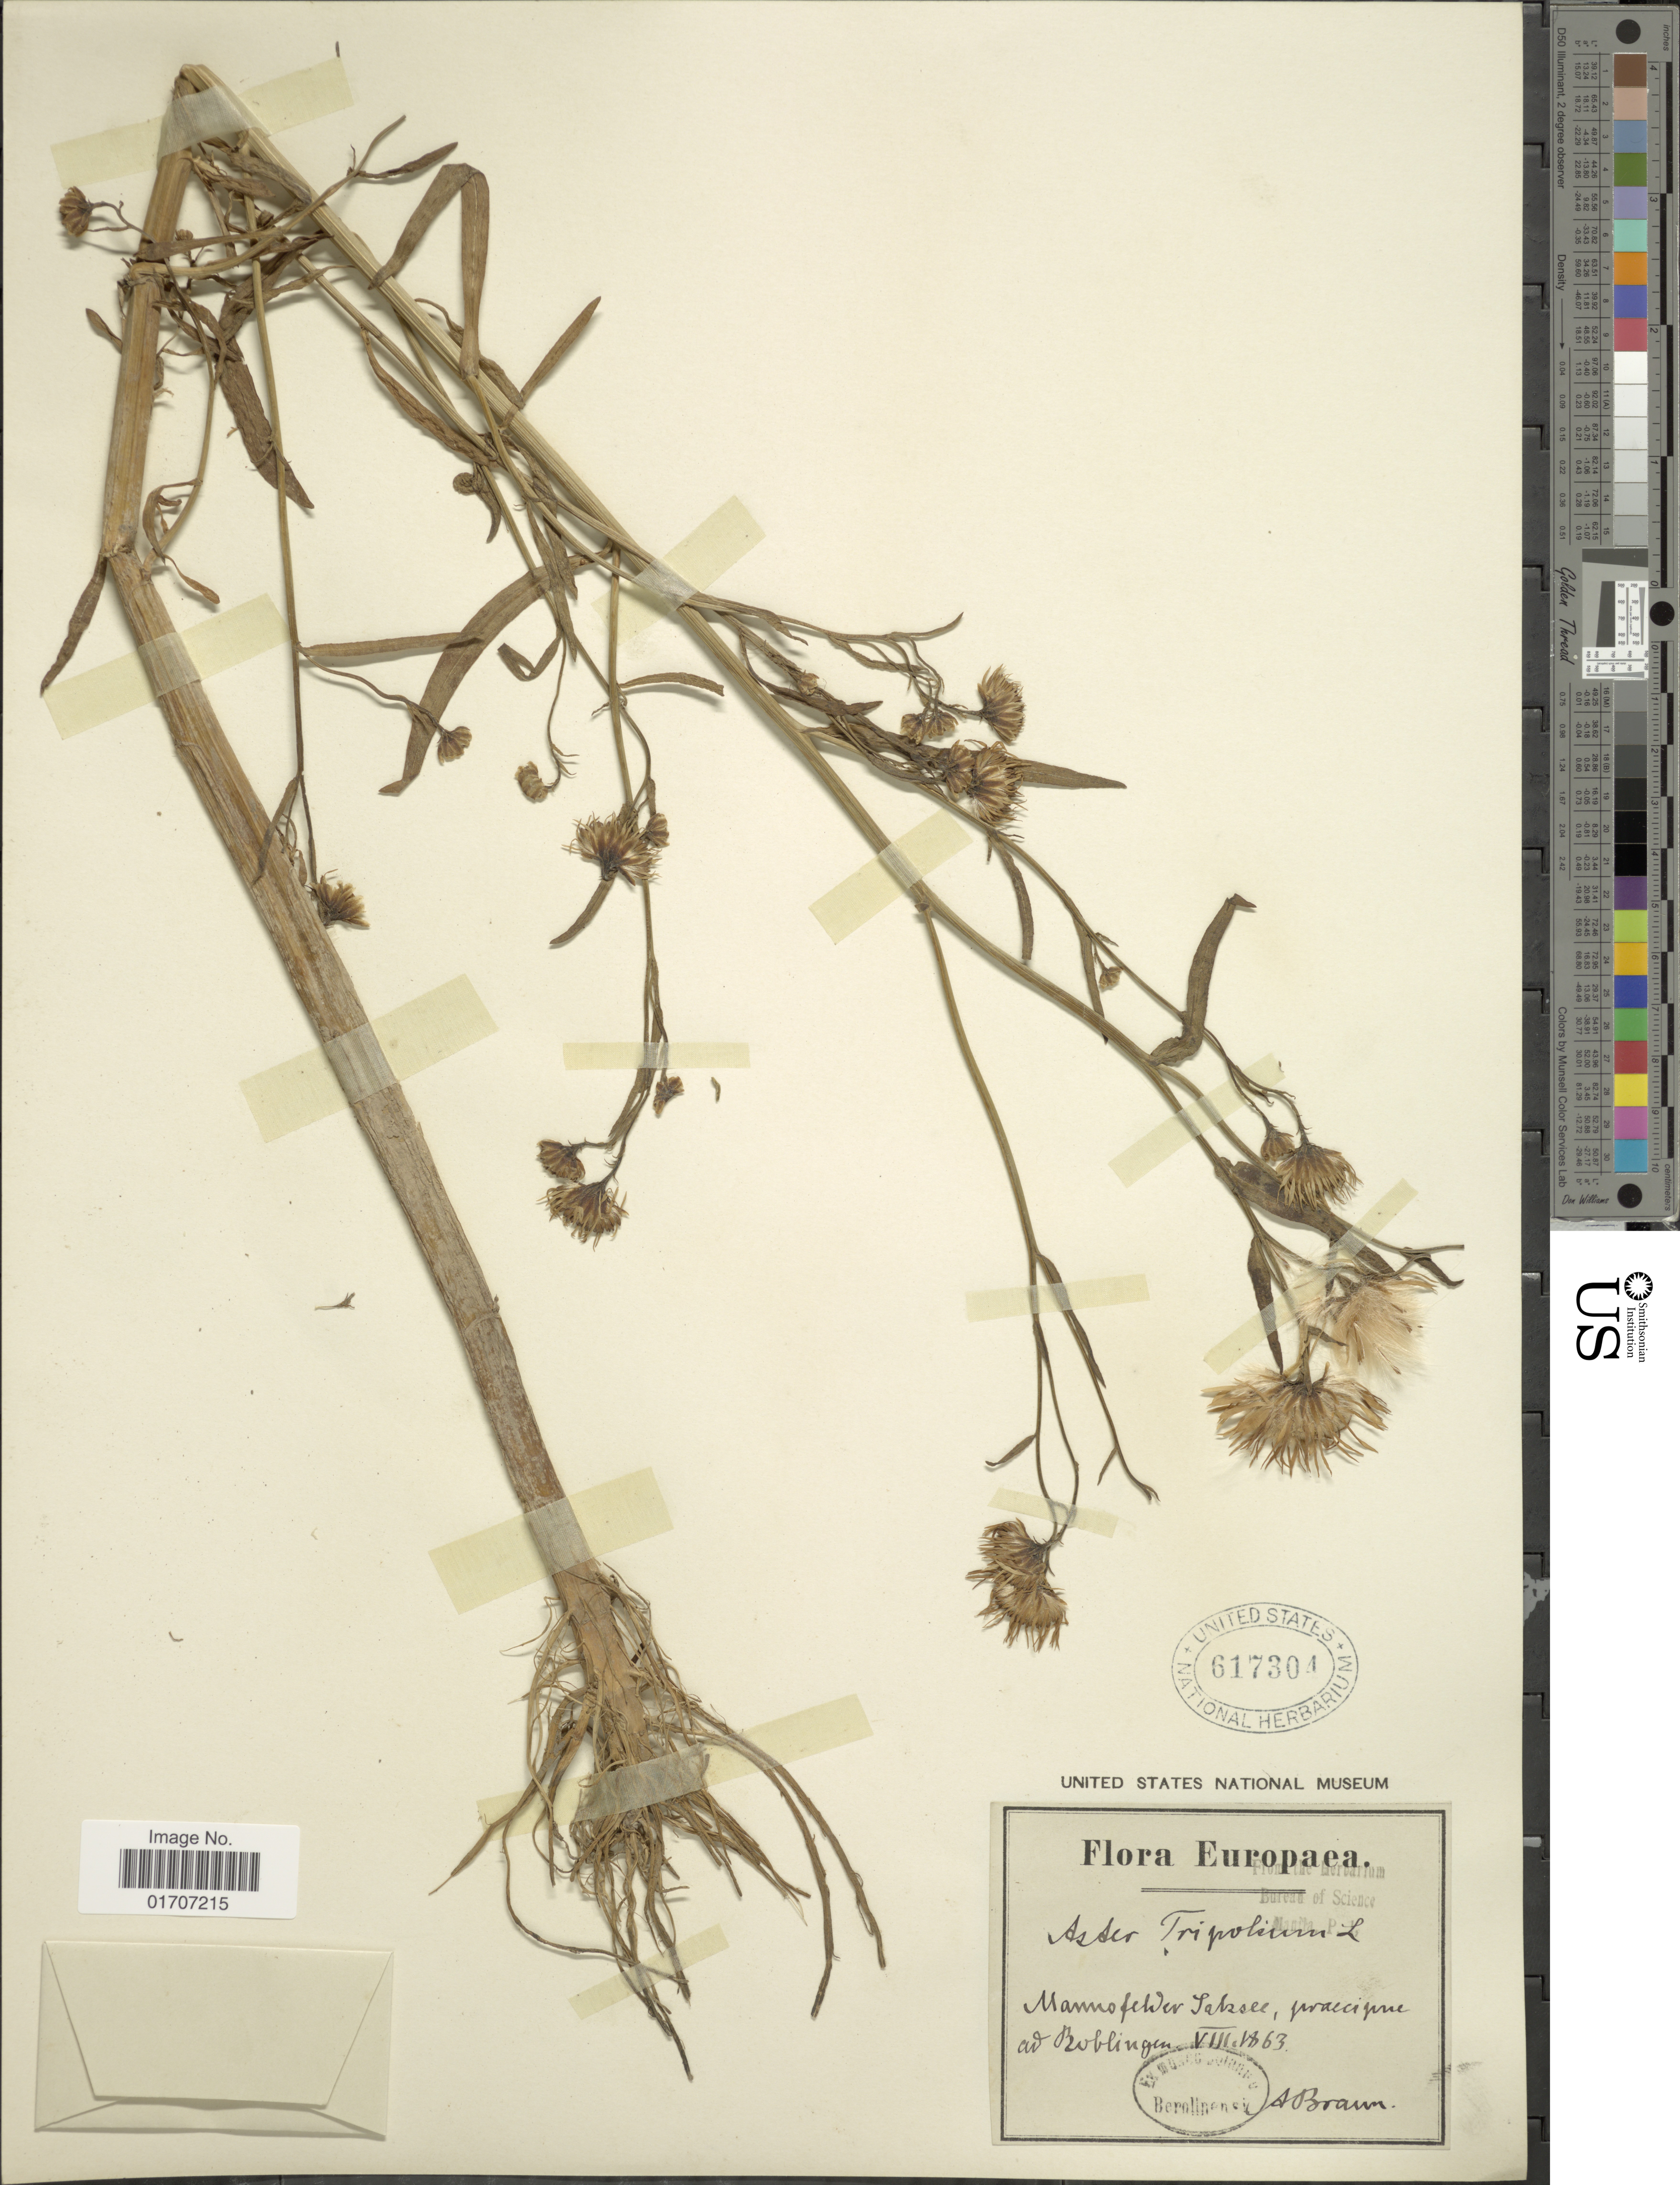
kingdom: Plantae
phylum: Tracheophyta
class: Magnoliopsida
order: Asterales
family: Asteraceae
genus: Tripolium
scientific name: Tripolium pannonicum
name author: (Jacq.) Dobrocz.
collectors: A. Braun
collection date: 1863-08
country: Germany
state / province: Sachsen-Anhalt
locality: Europe, Mannsfelder, Saksee, praecipue ad Roblingen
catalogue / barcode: US 617304